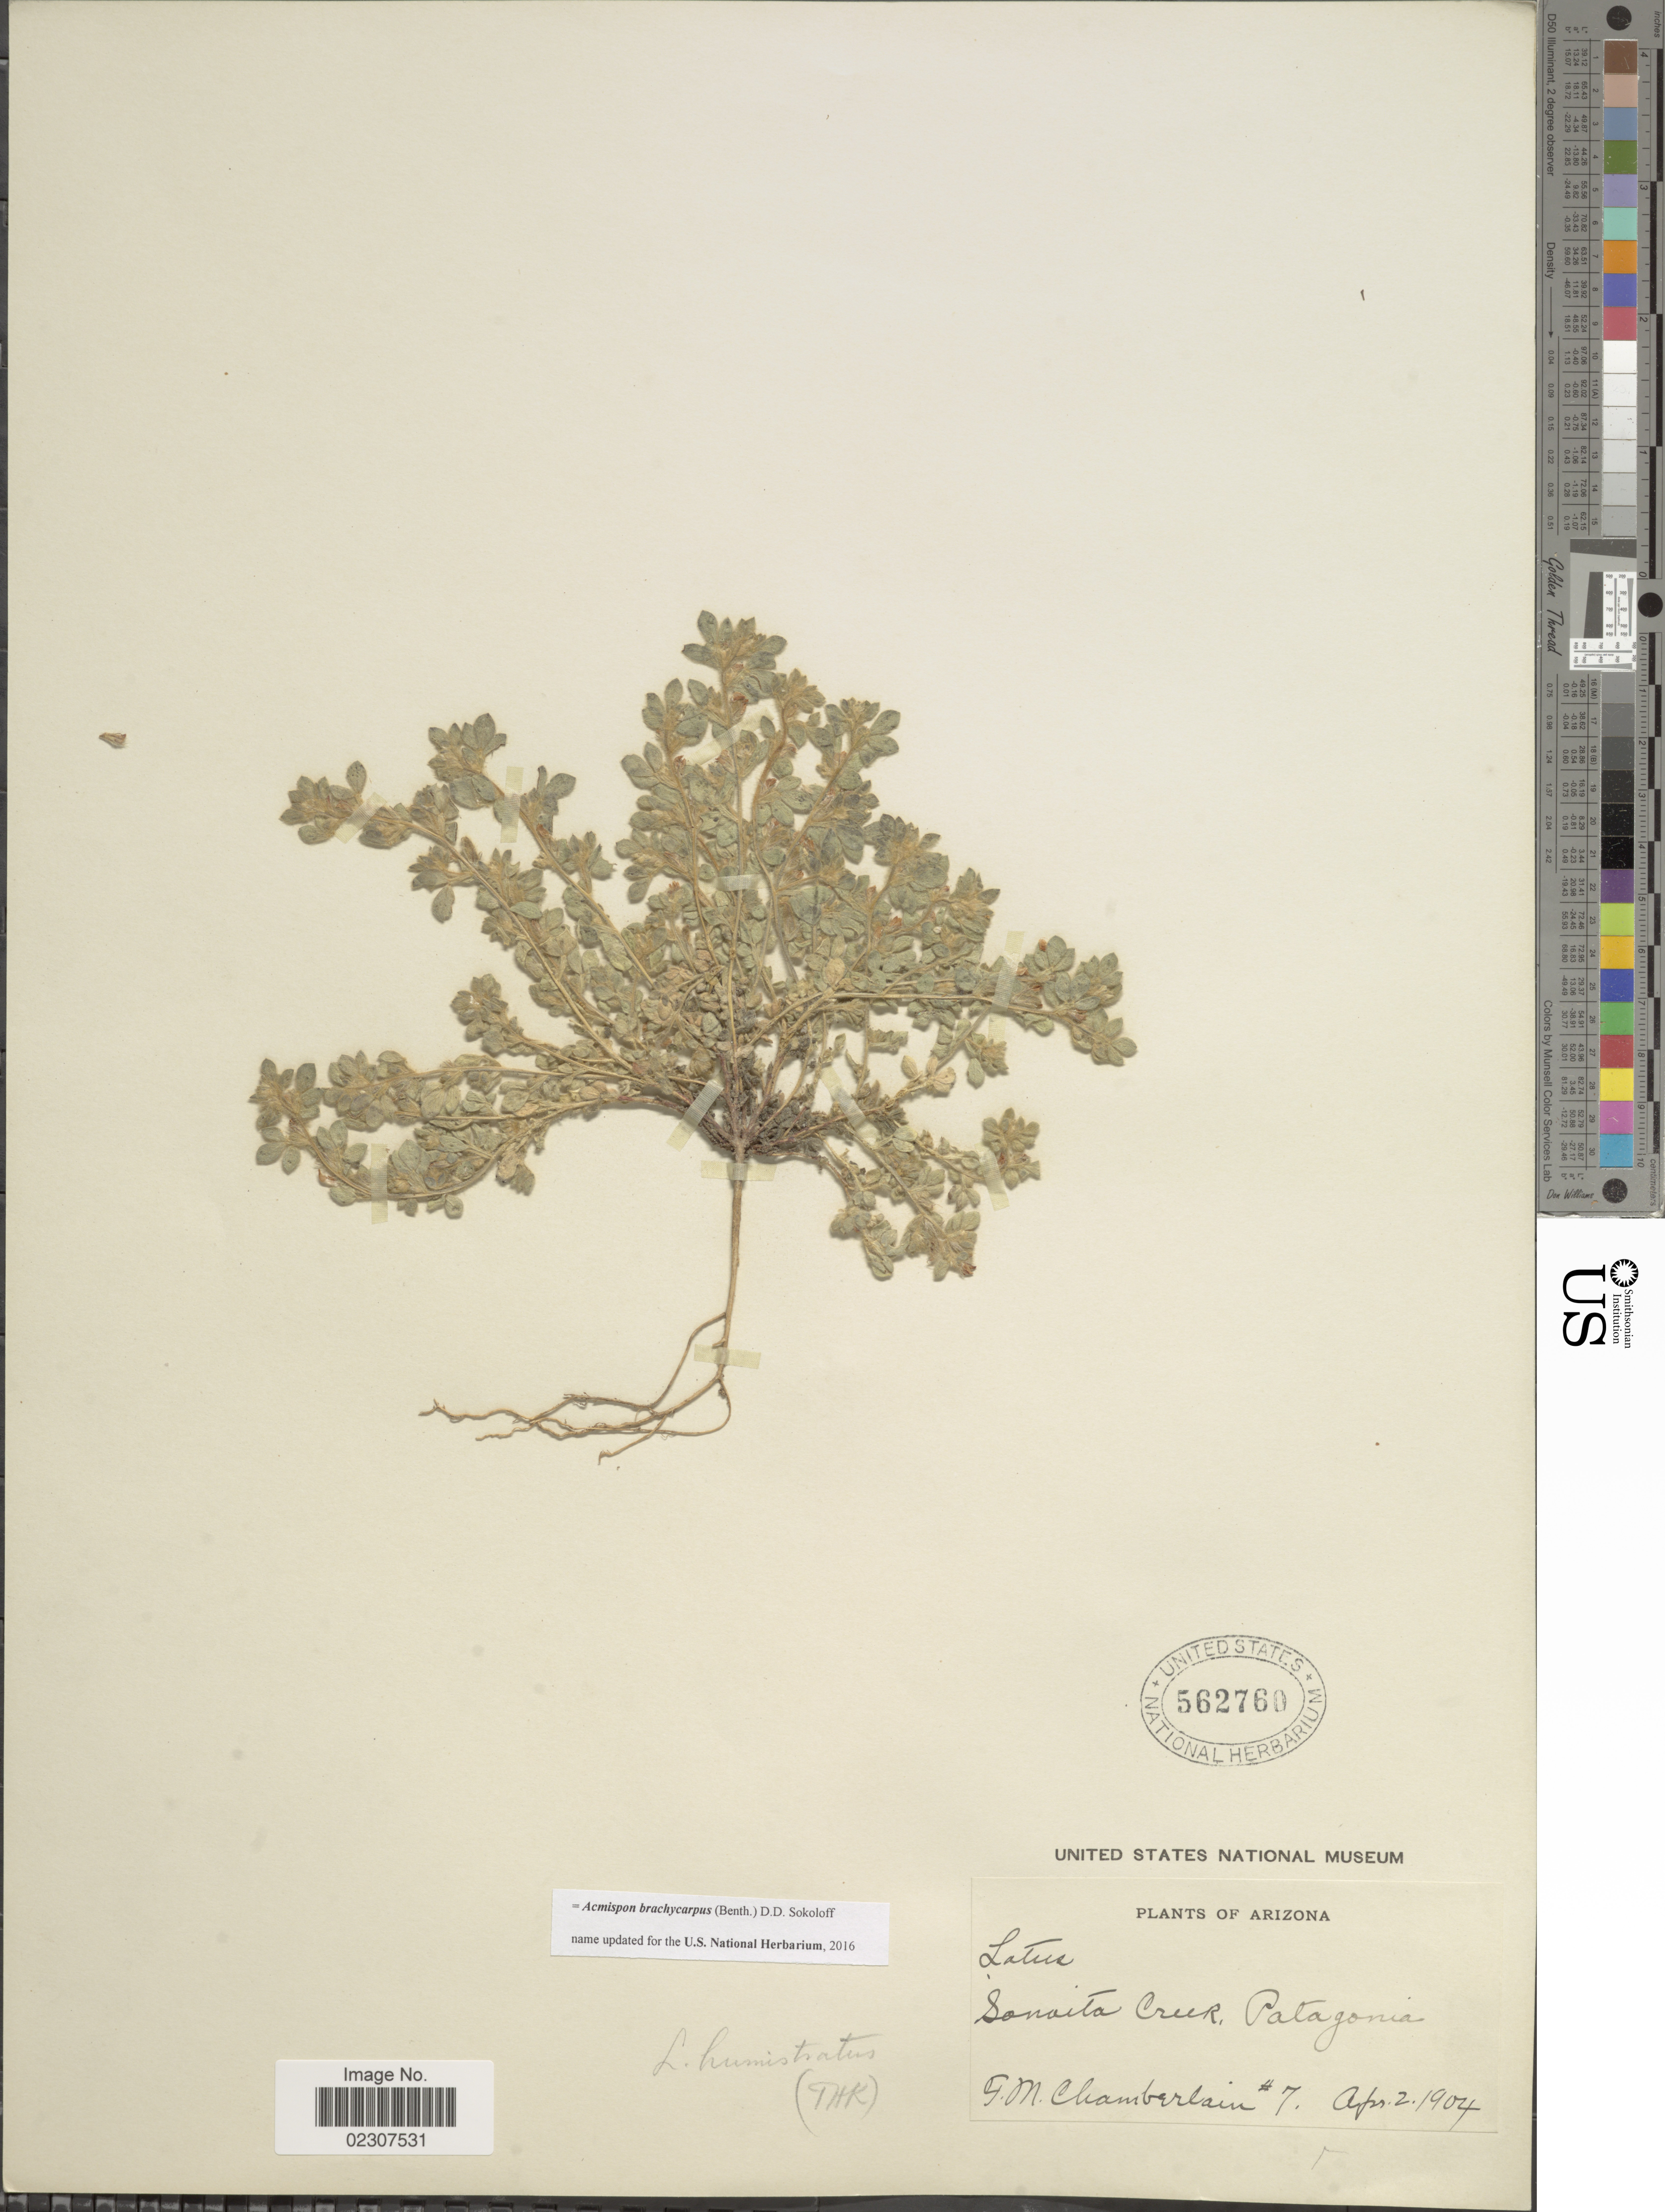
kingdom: Plantae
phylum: Tracheophyta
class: Magnoliopsida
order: Fabales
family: Fabaceae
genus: Acmispon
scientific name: Acmispon brachycarpus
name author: (Benth.) D.D. Sokoloff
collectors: F. Chamberlain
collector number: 7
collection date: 1904-04-02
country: United States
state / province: Arizona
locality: Sonaita Creek, Patagonia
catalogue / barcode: US 562760